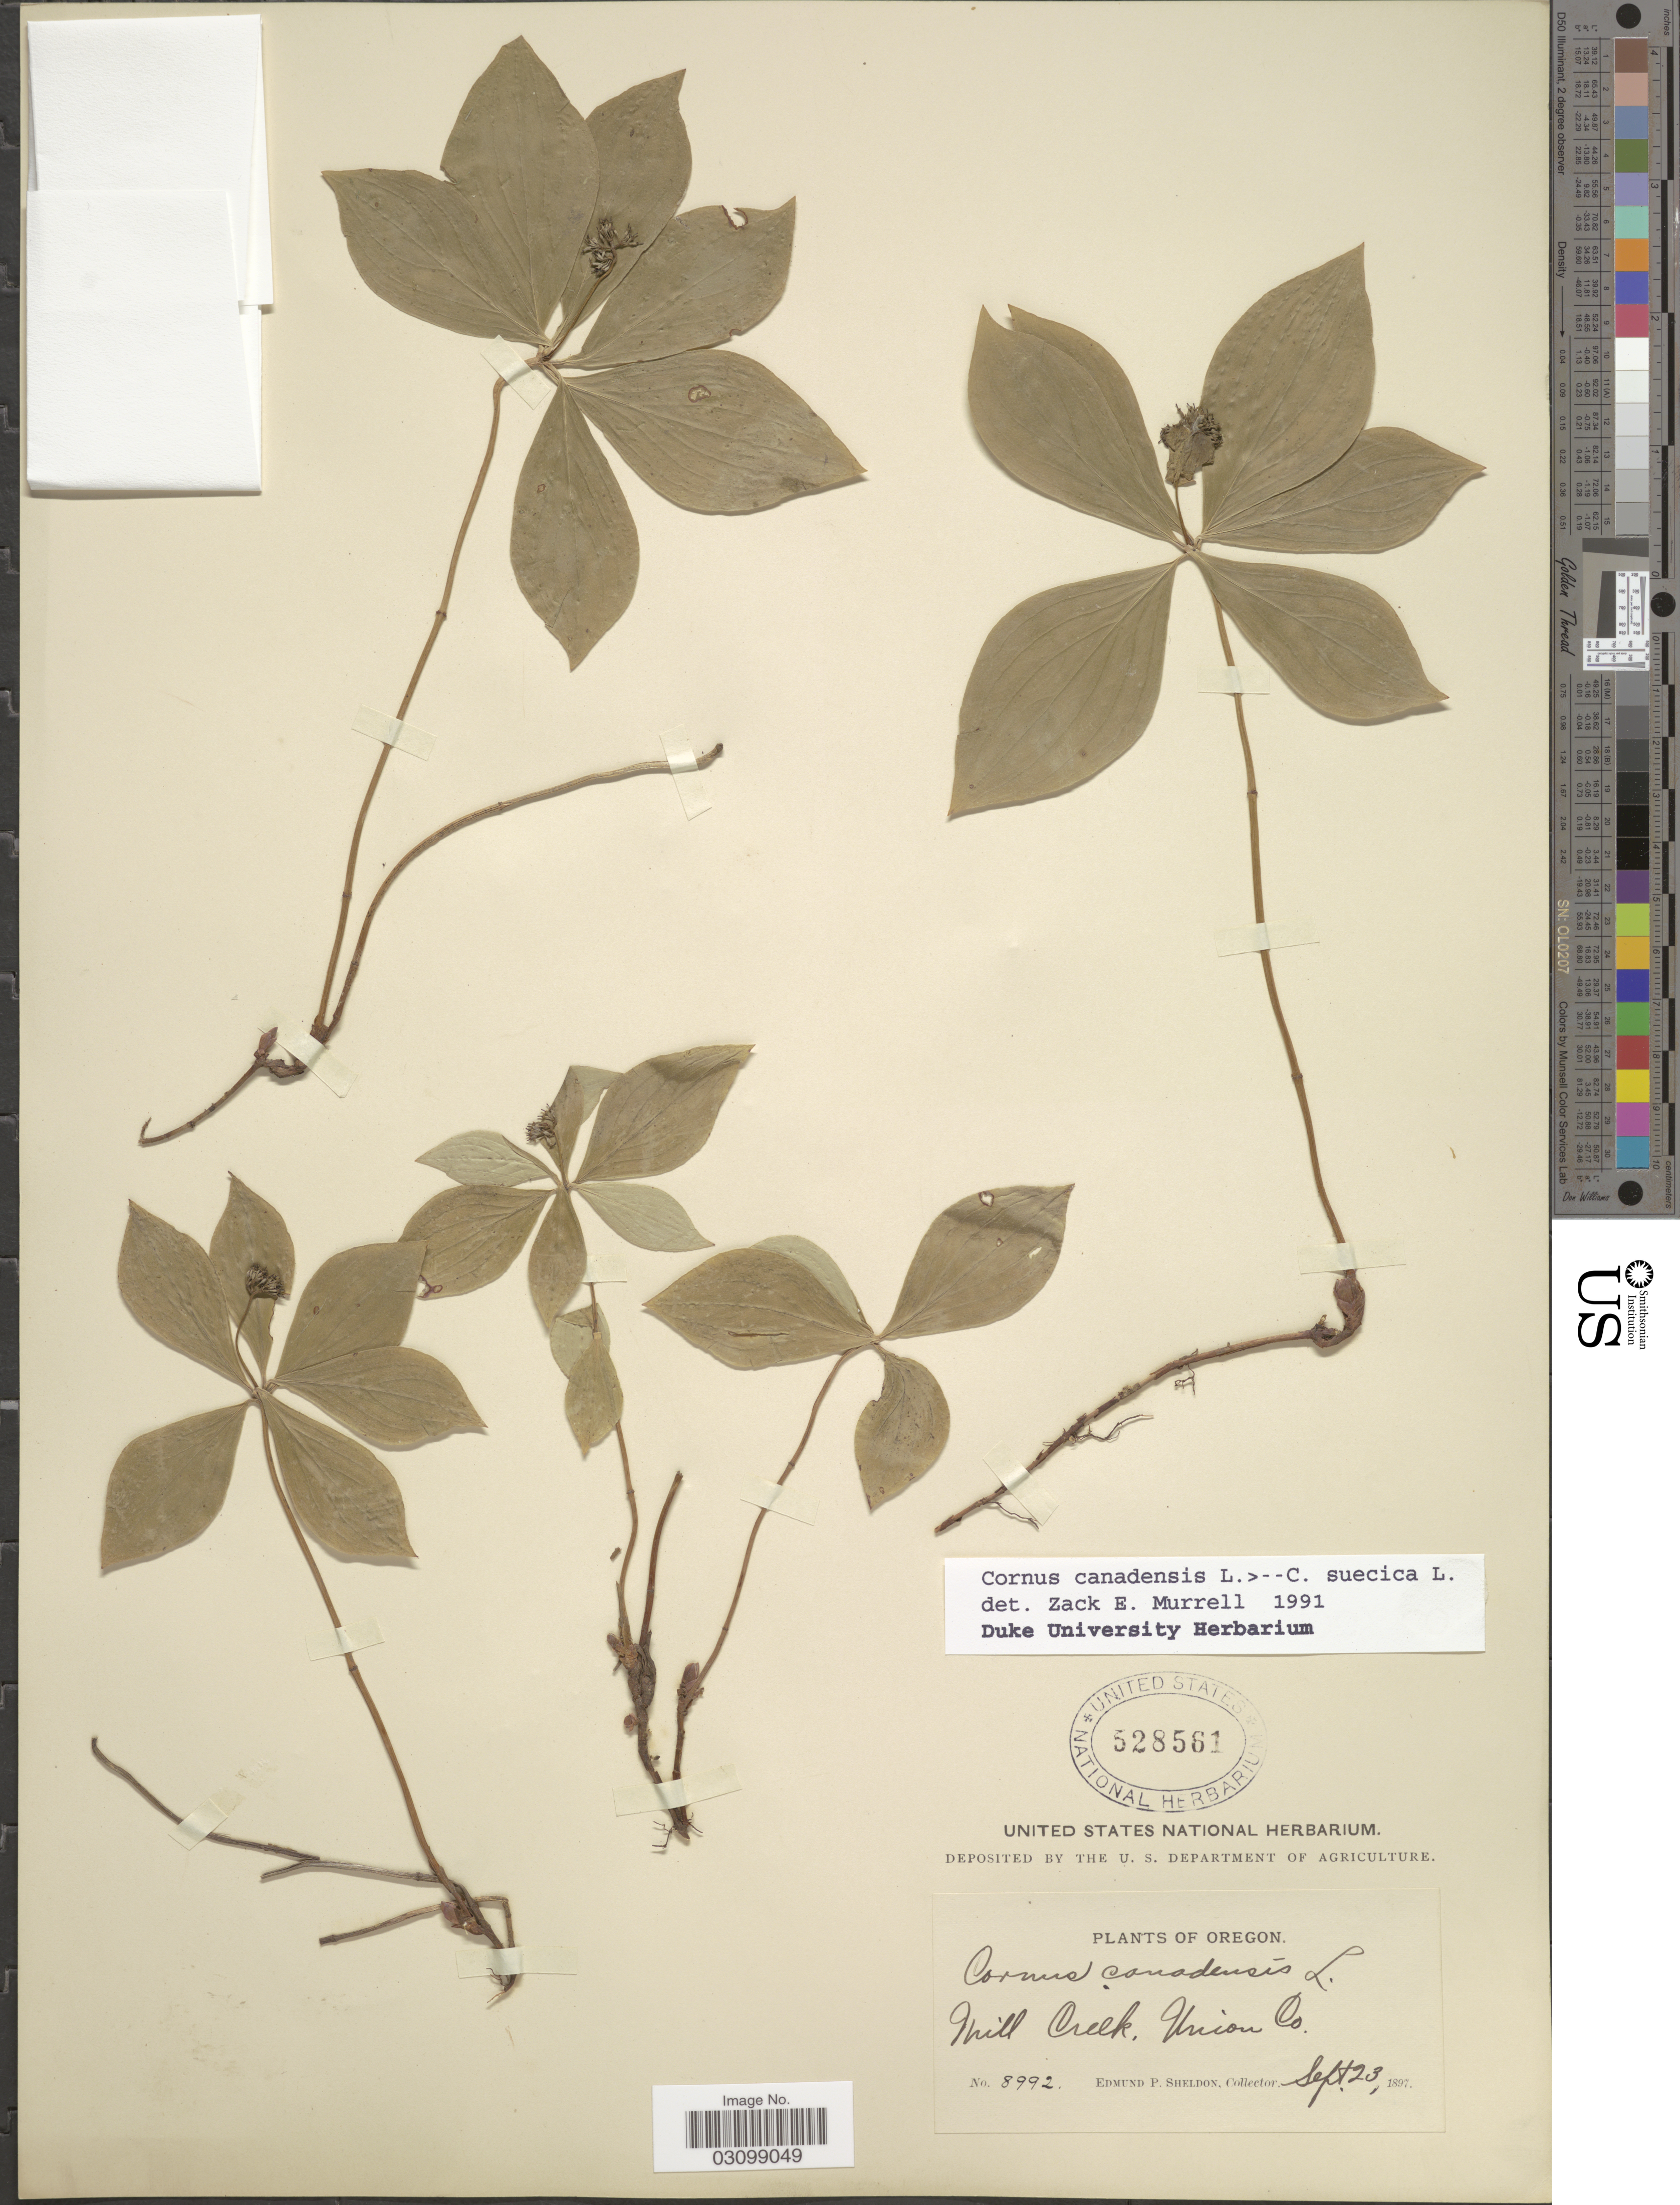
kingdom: Plantae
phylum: Tracheophyta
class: Magnoliopsida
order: Cornales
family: Cornaceae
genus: Cornus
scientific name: Cornus sp.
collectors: E. P. Sheldon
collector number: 8992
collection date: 1897-09-23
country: United States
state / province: Oregon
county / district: Union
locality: Mill Creek, Union Co.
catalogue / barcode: US 528561